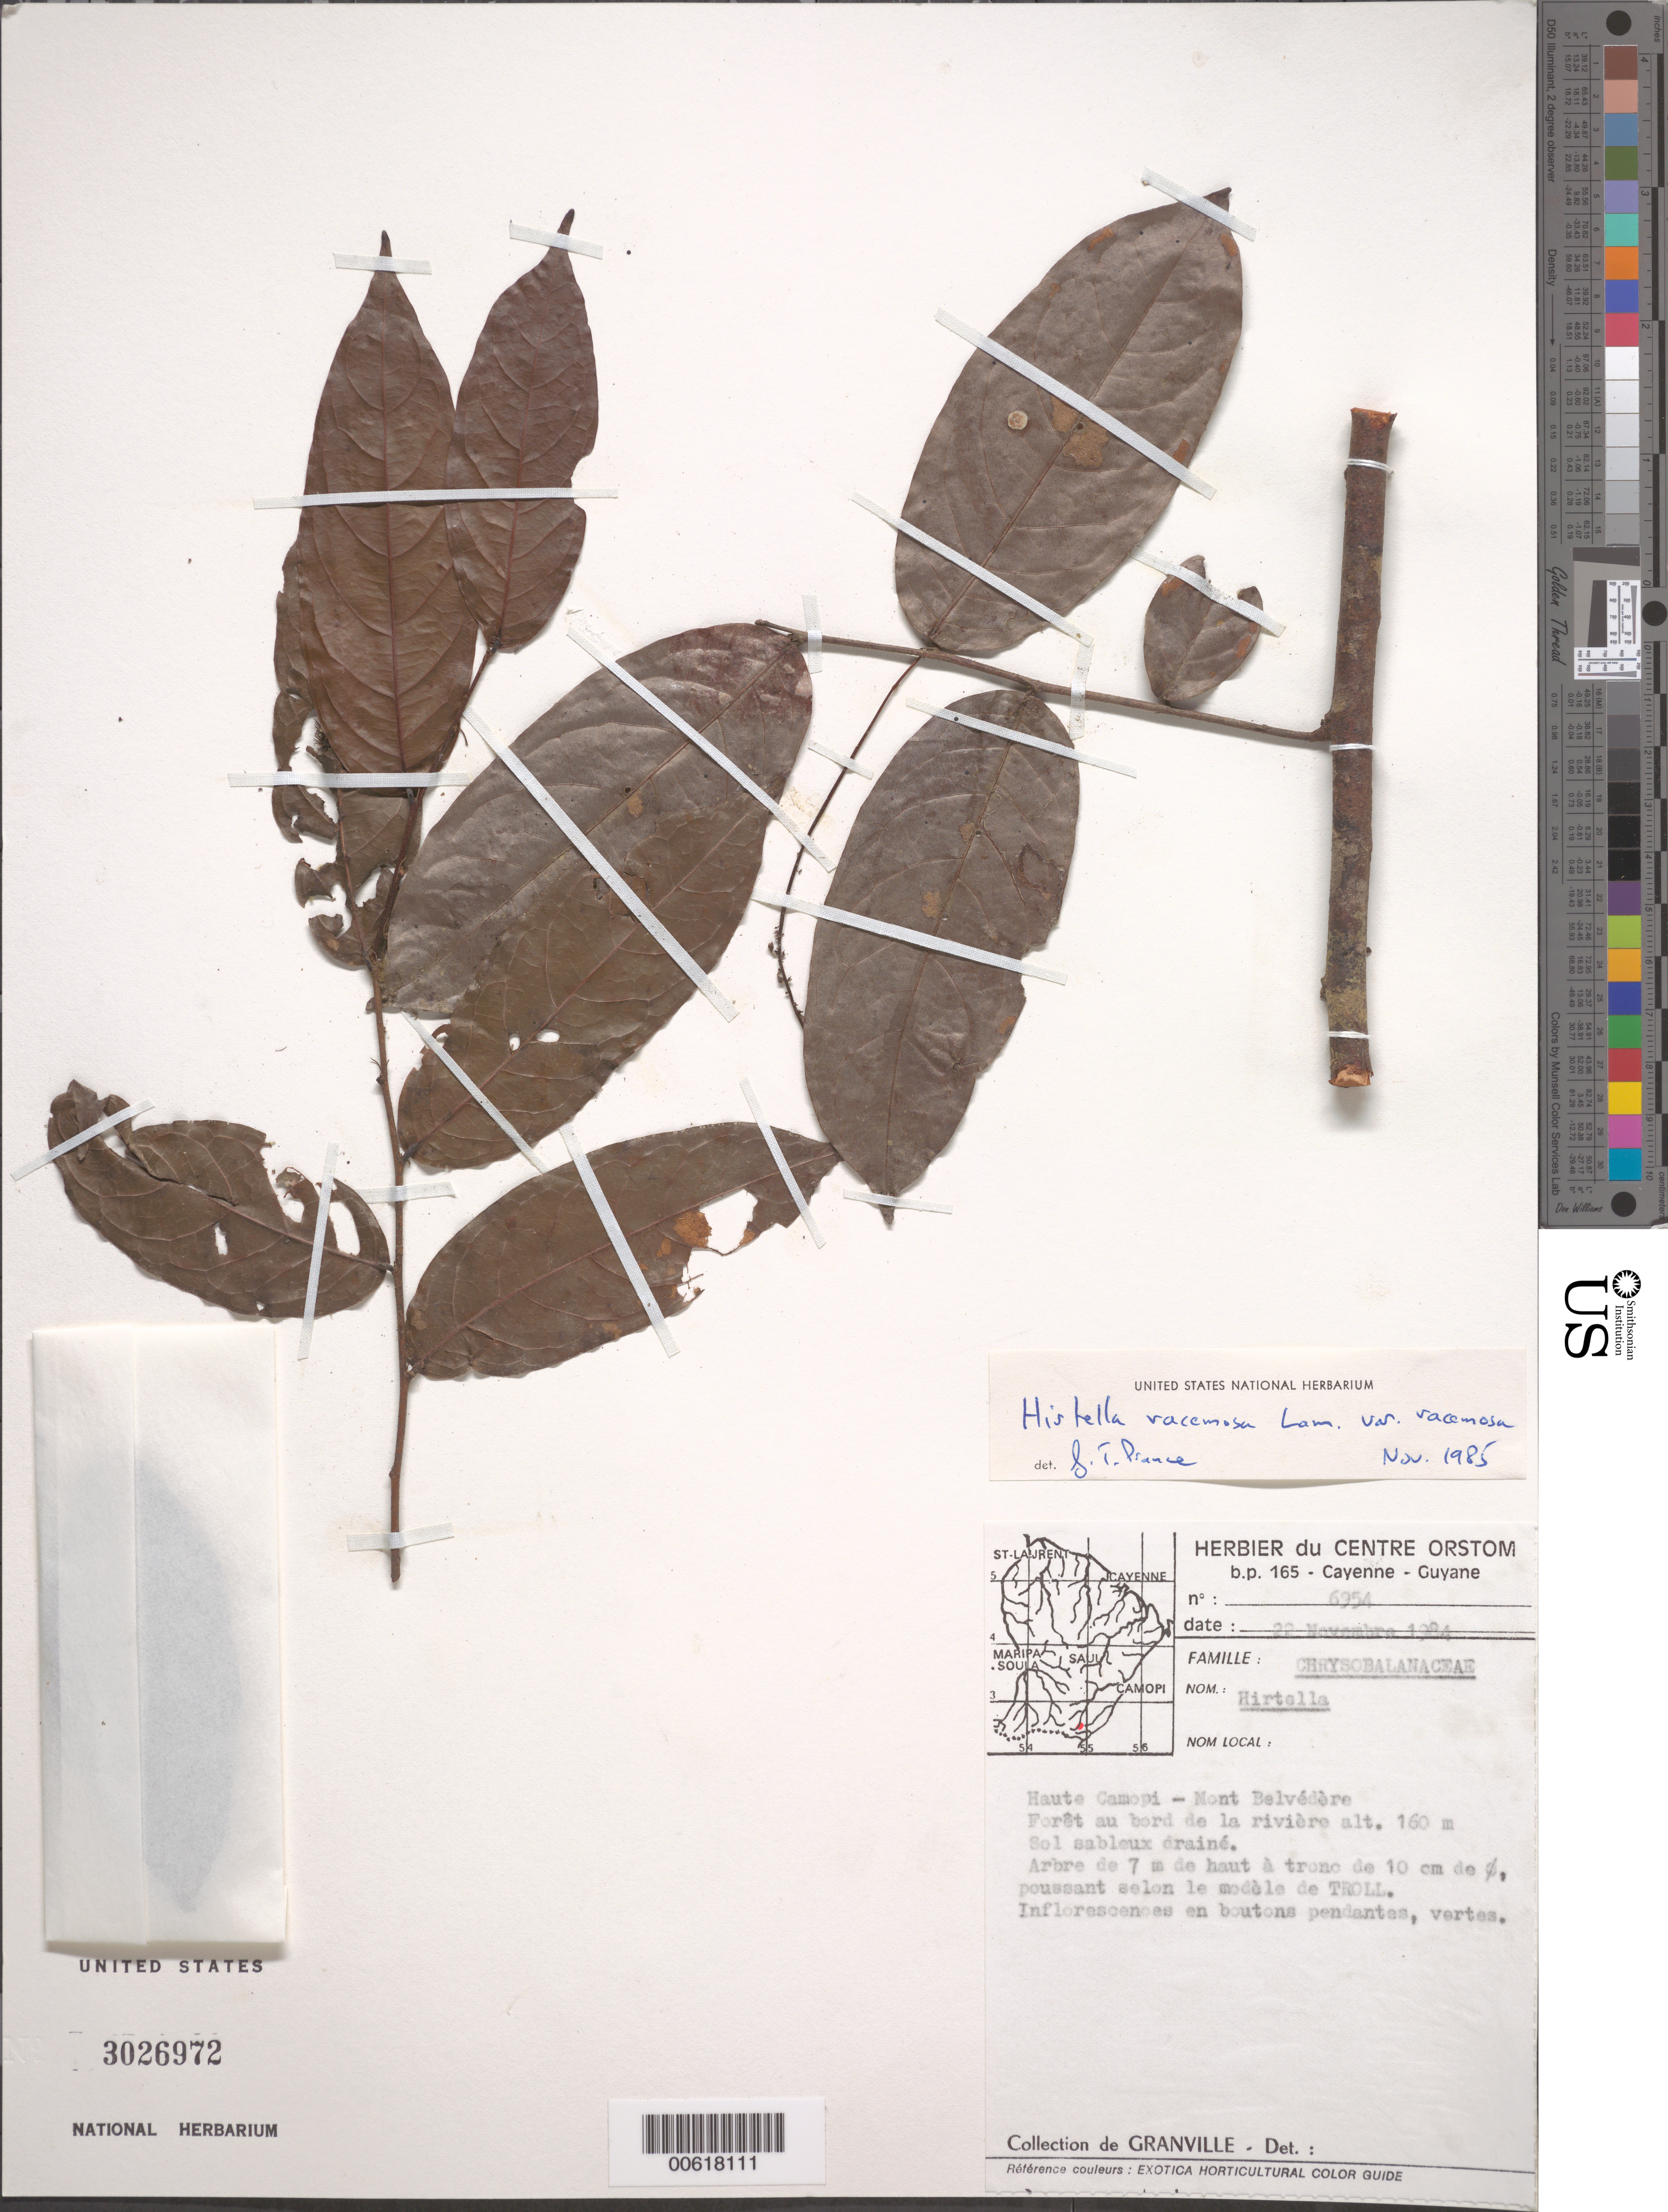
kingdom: Plantae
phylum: Tracheophyta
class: Magnoliopsida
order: Malpighiales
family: Chrysobalanaceae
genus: Hirtella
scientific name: Hirtella racemosa var. racemosa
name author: Lam.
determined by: Prance, G. T.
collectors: J.-J. de Granville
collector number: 6954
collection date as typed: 22-Nov-84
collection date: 1984-11-22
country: French Guiana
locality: Mont Belvédère, haute Camopi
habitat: Foret au borde de la riviere; sol sableux draine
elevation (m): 160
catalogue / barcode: US 3026972